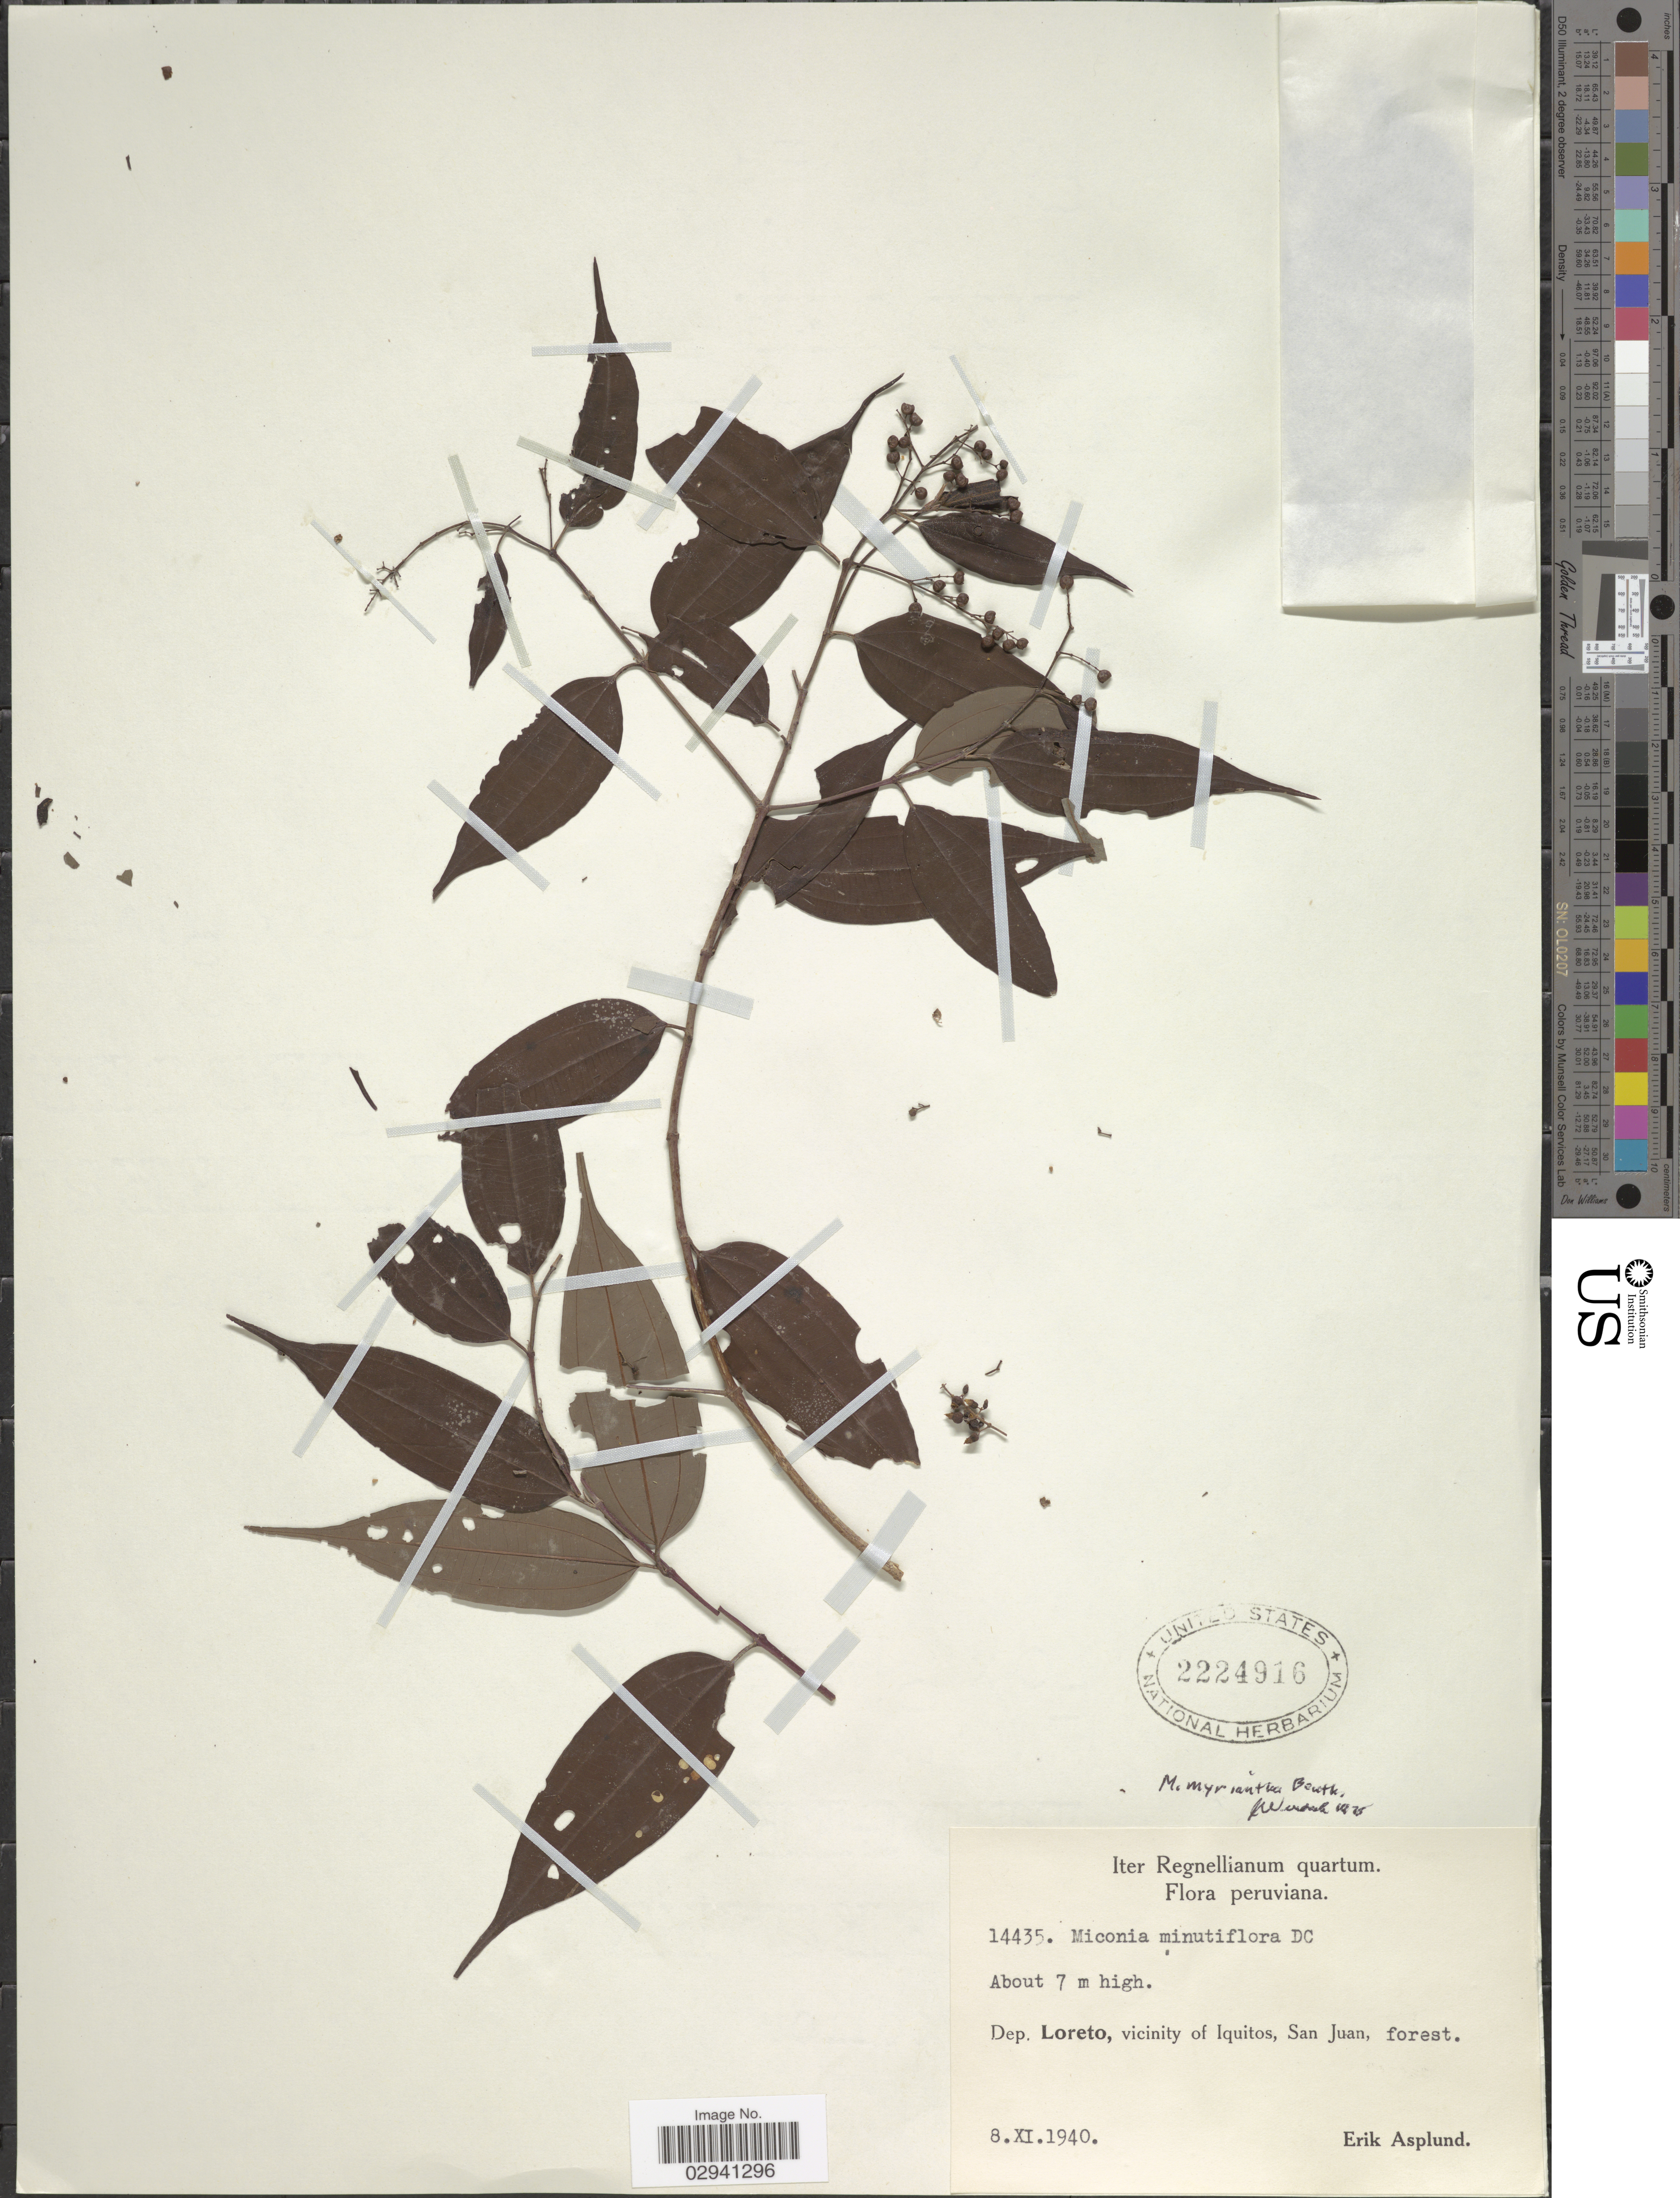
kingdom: Plantae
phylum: Tracheophyta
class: Magnoliopsida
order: Myrtales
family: Melastomataceae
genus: Miconia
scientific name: Miconia myriantha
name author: Benth.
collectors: E. Asplund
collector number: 14435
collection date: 1940-11-08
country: Peru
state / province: Loreto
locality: Dep. Loreto, vicinity of Iquitos, San Juan.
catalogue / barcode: US 2224916